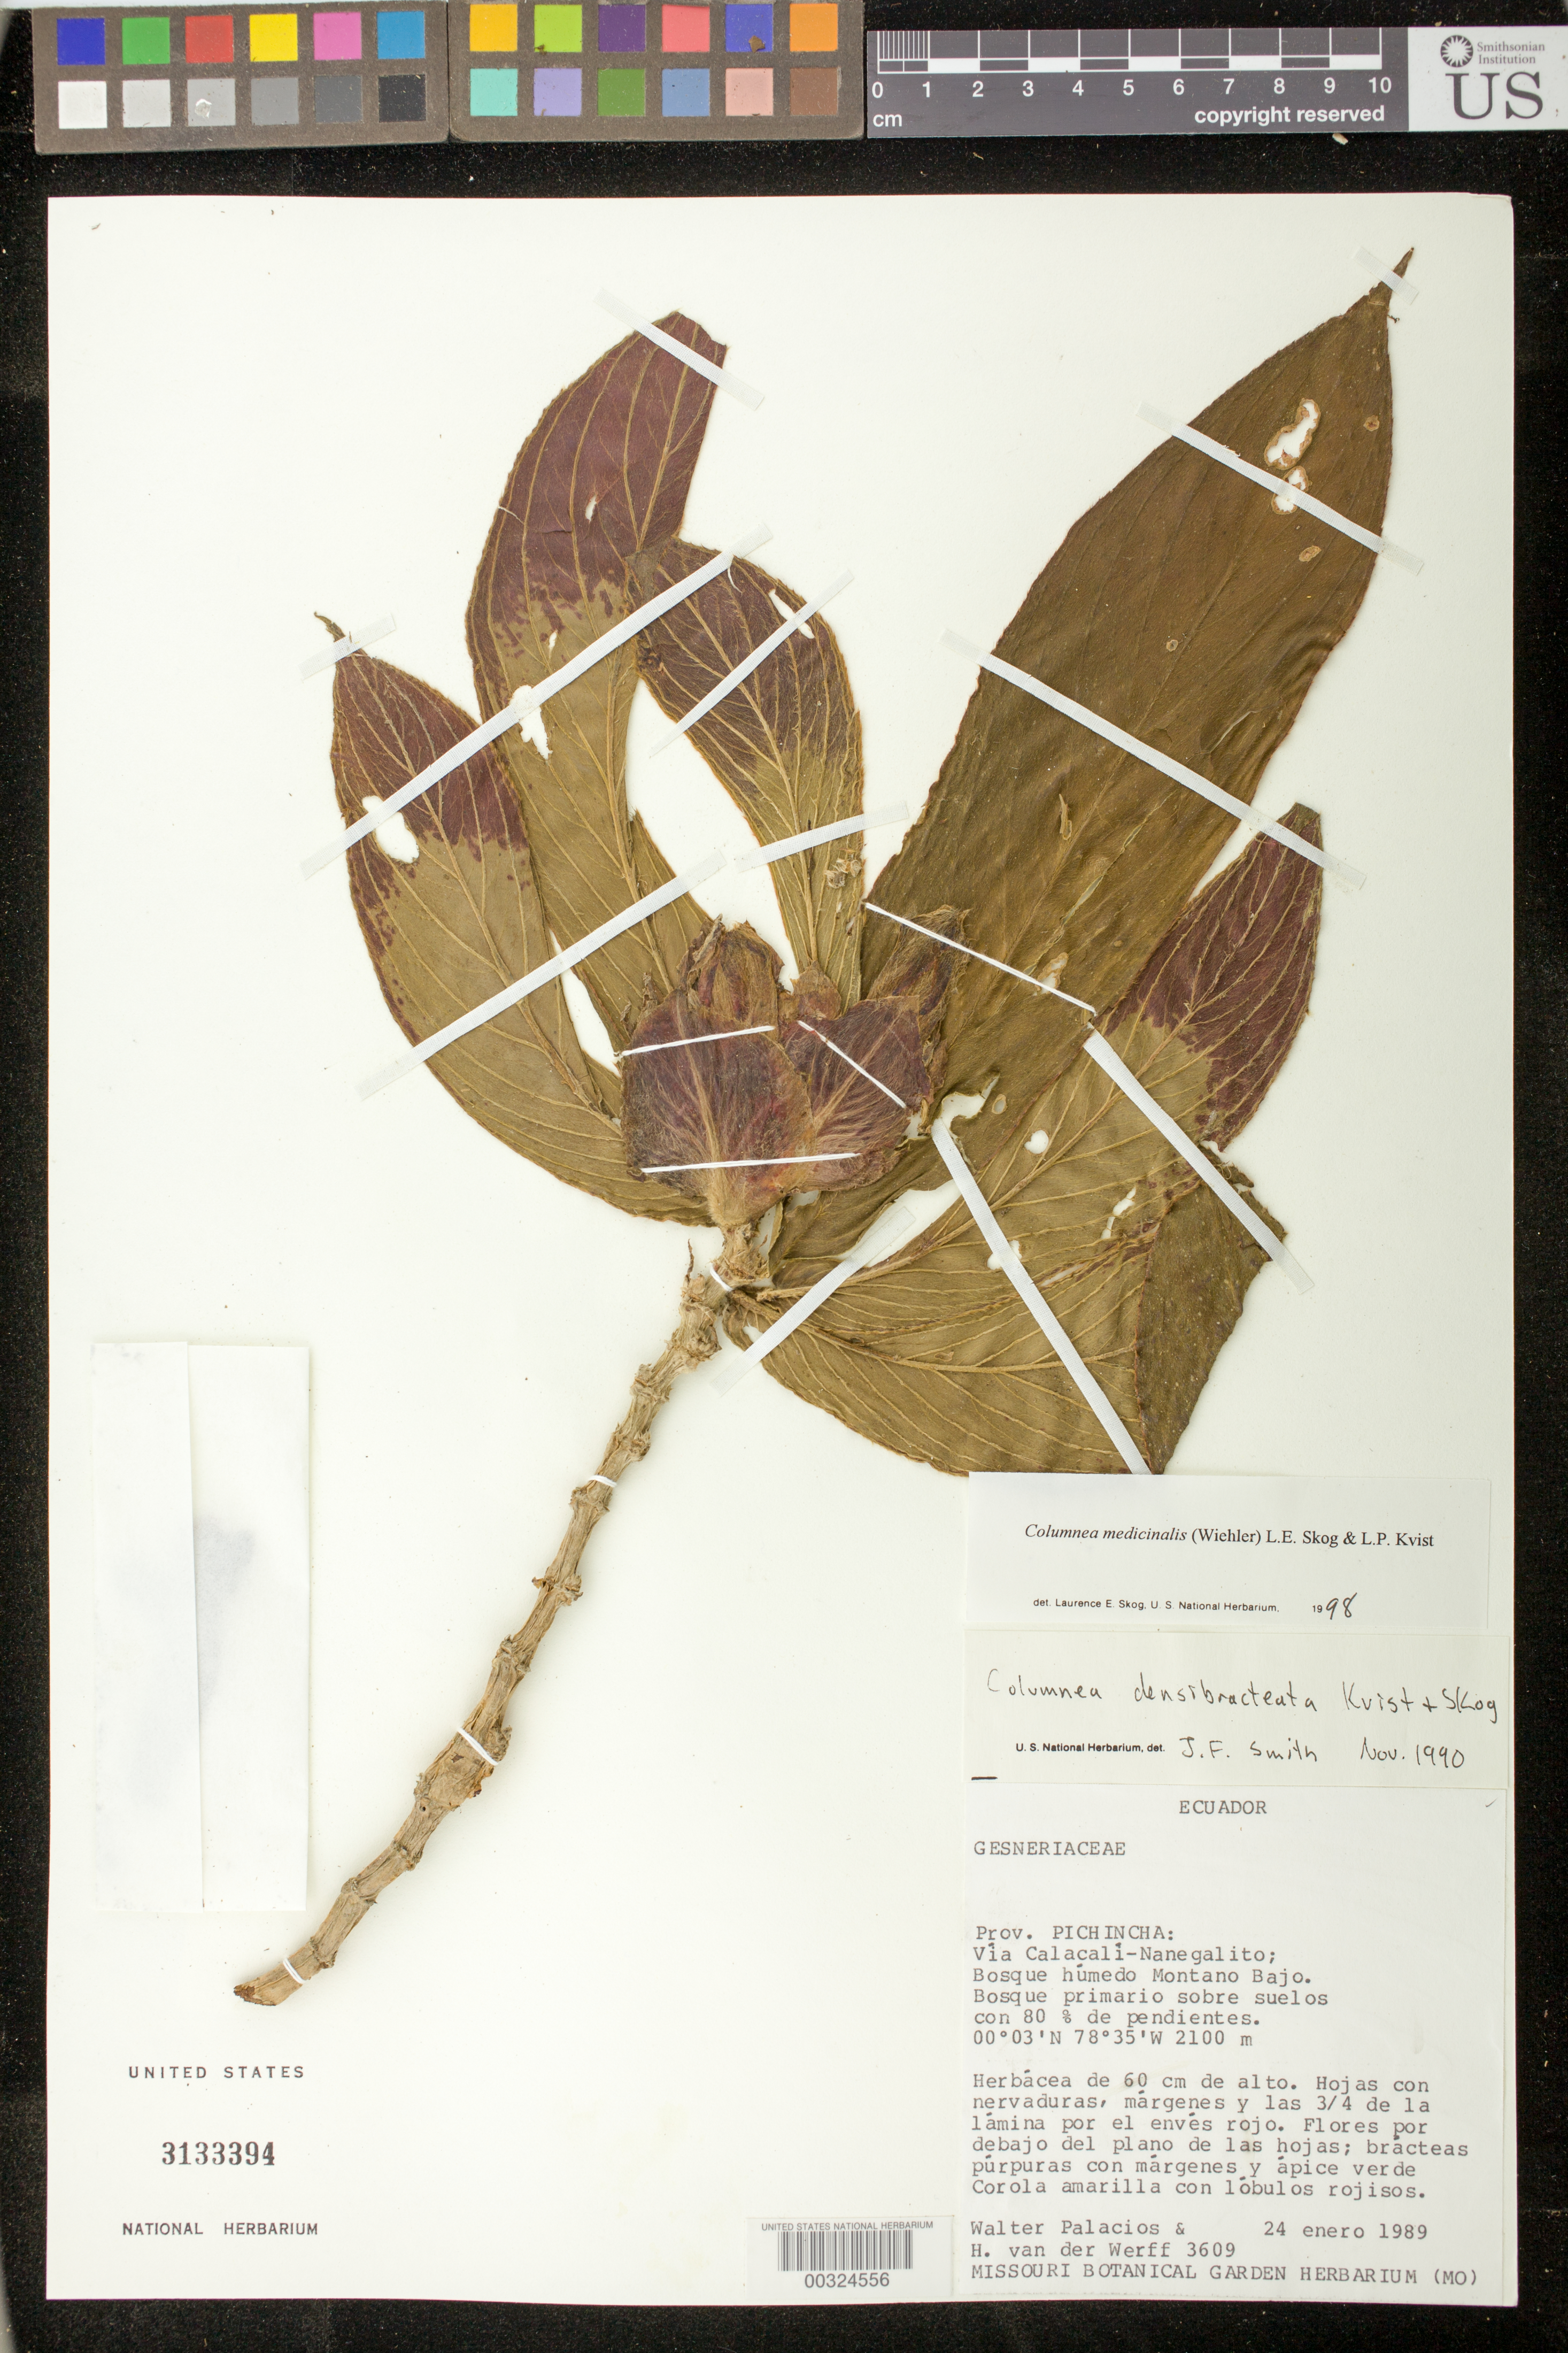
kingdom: Plantae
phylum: Tracheophyta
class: Magnoliopsida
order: Lamiales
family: Gesneriaceae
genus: Columnea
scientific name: Columnea medicinalis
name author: (Wiehler) L.E. Skog & L.P. Kvist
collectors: W. Palacios & H. van der Werff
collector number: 3609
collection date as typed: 24 Jan 1989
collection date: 1989-01-24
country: Ecuador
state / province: Pichincha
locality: Calacali - Nanegalito road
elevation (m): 2100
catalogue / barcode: US 3133394